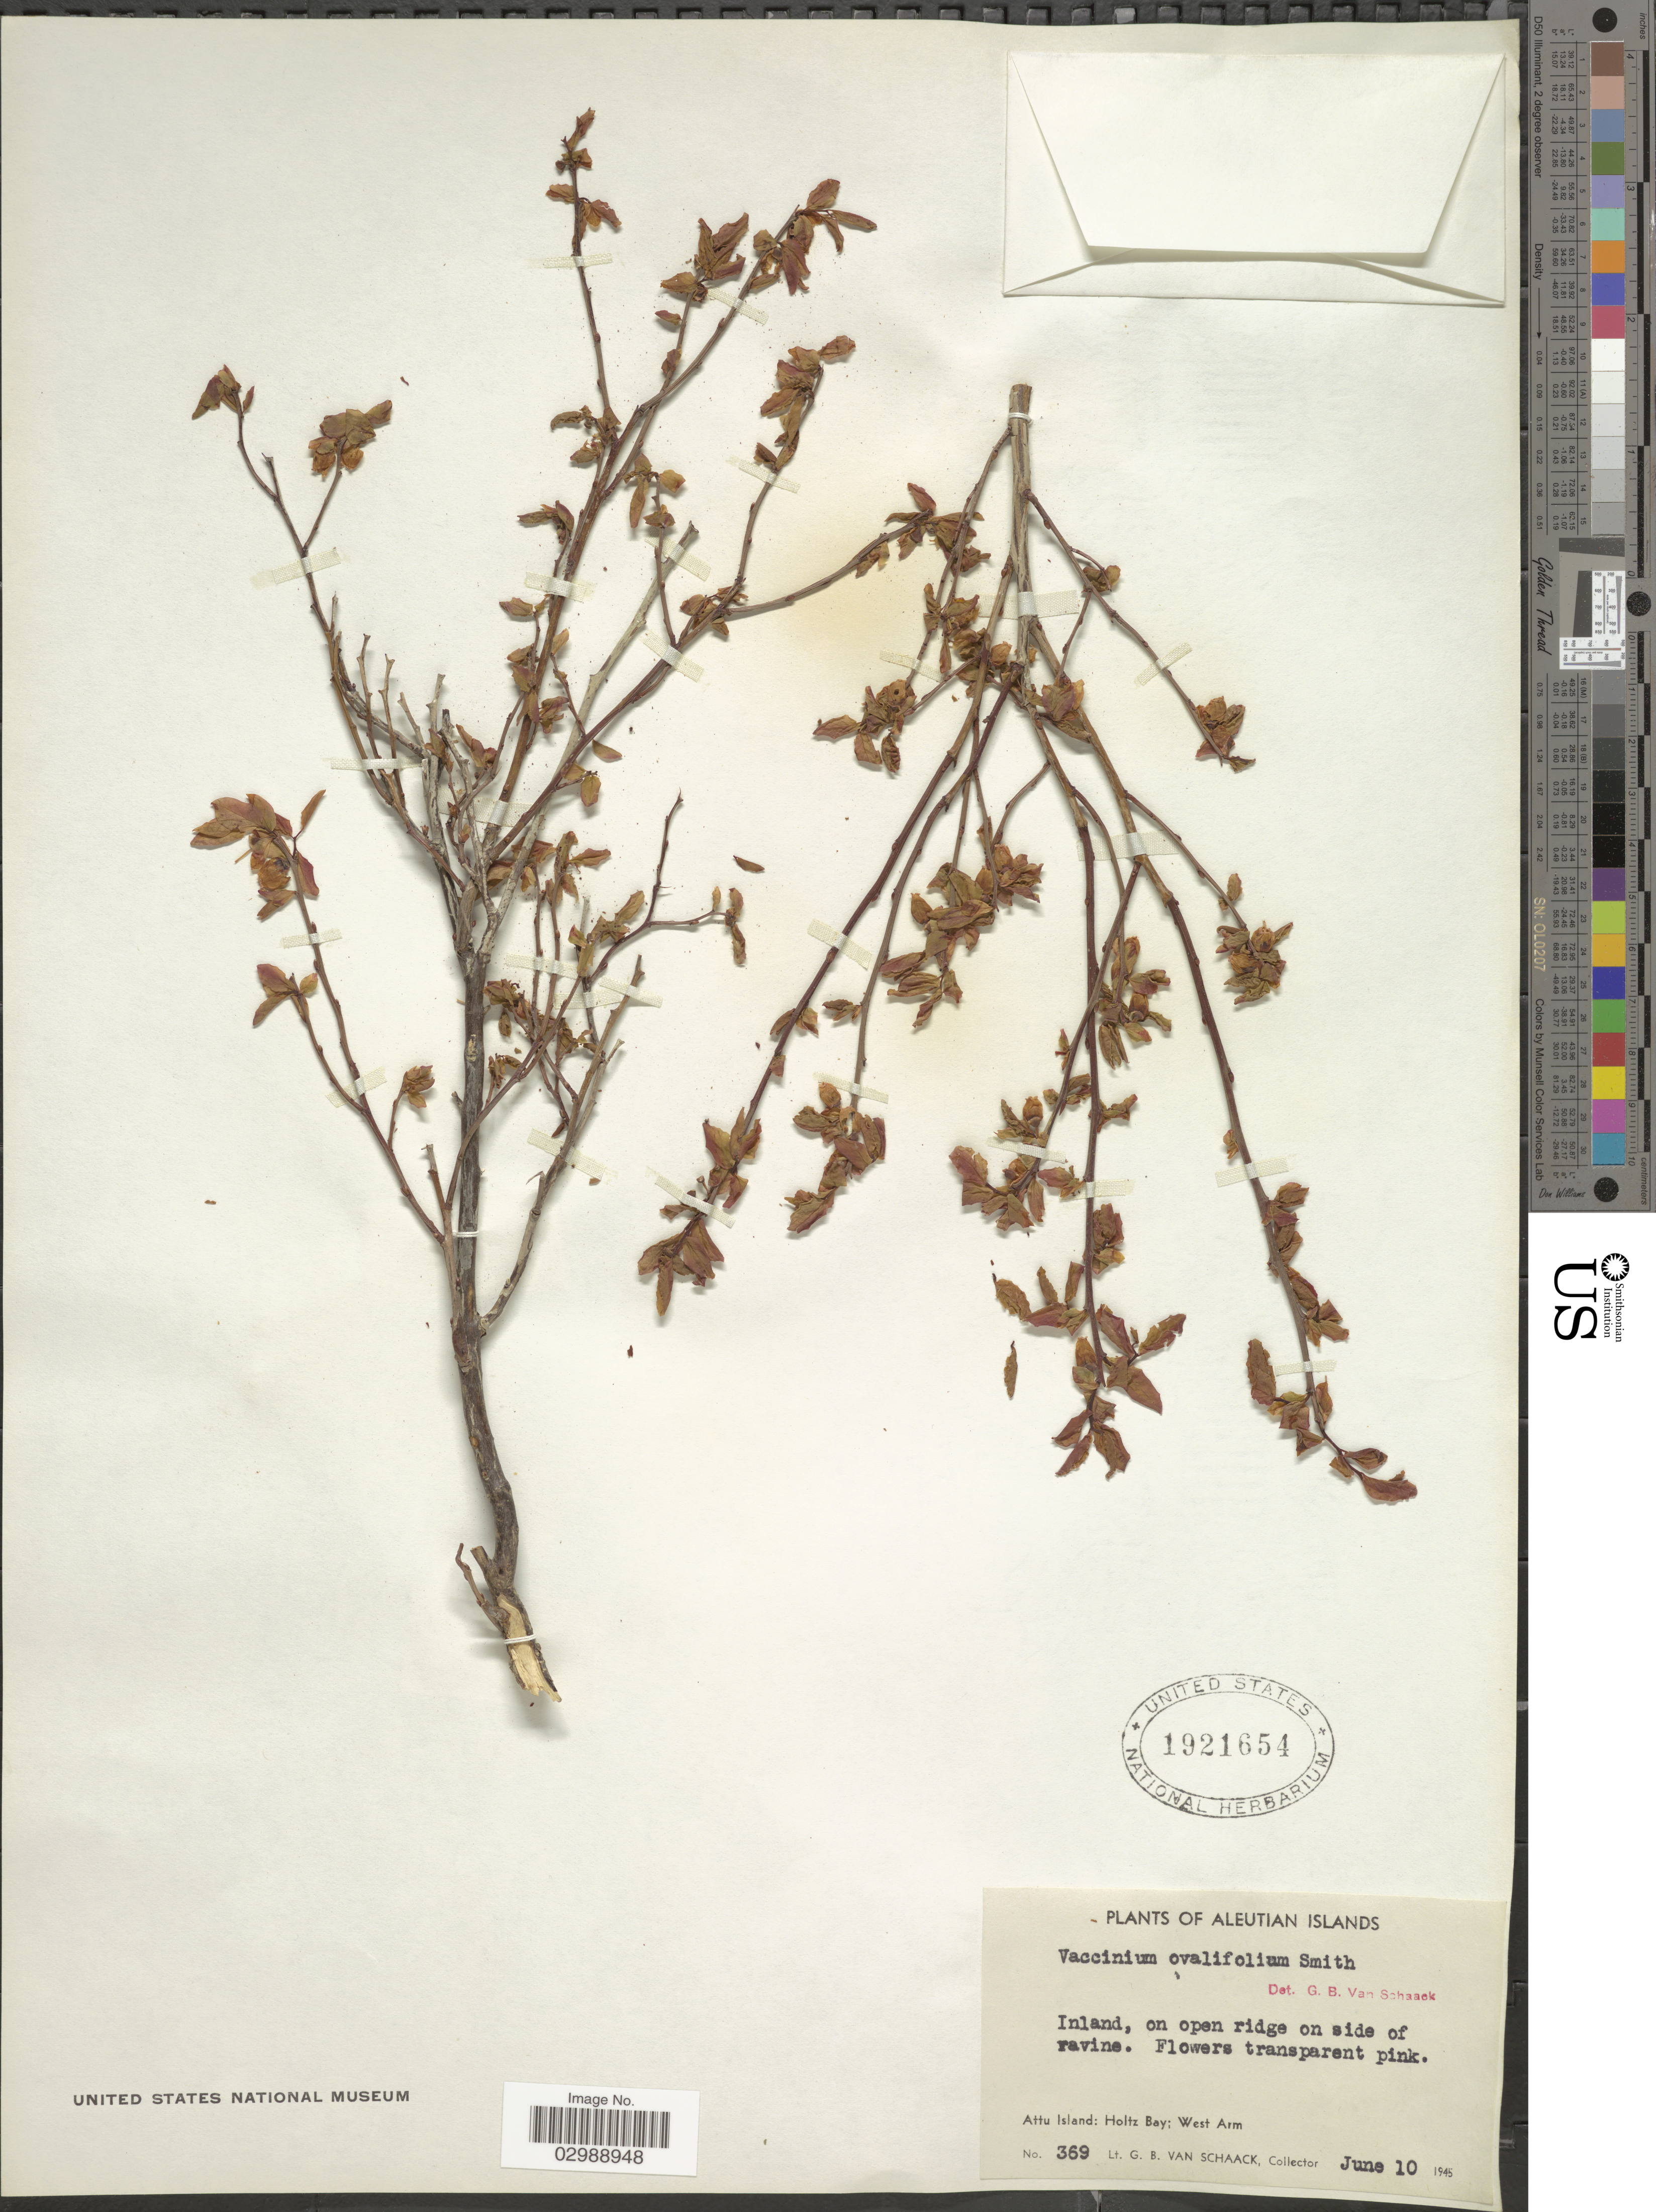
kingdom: Plantae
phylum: Tracheophyta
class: Magnoliopsida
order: Ericales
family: Ericaceae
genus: Vaccinium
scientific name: Vaccinium ovalifolium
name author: Sm.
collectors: G. Van Schaack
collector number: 369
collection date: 1945-06-10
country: United States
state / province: Alaska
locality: Aleutian Islands. Attu Island: Holtz Bay; West Arm.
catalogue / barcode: US 1921654